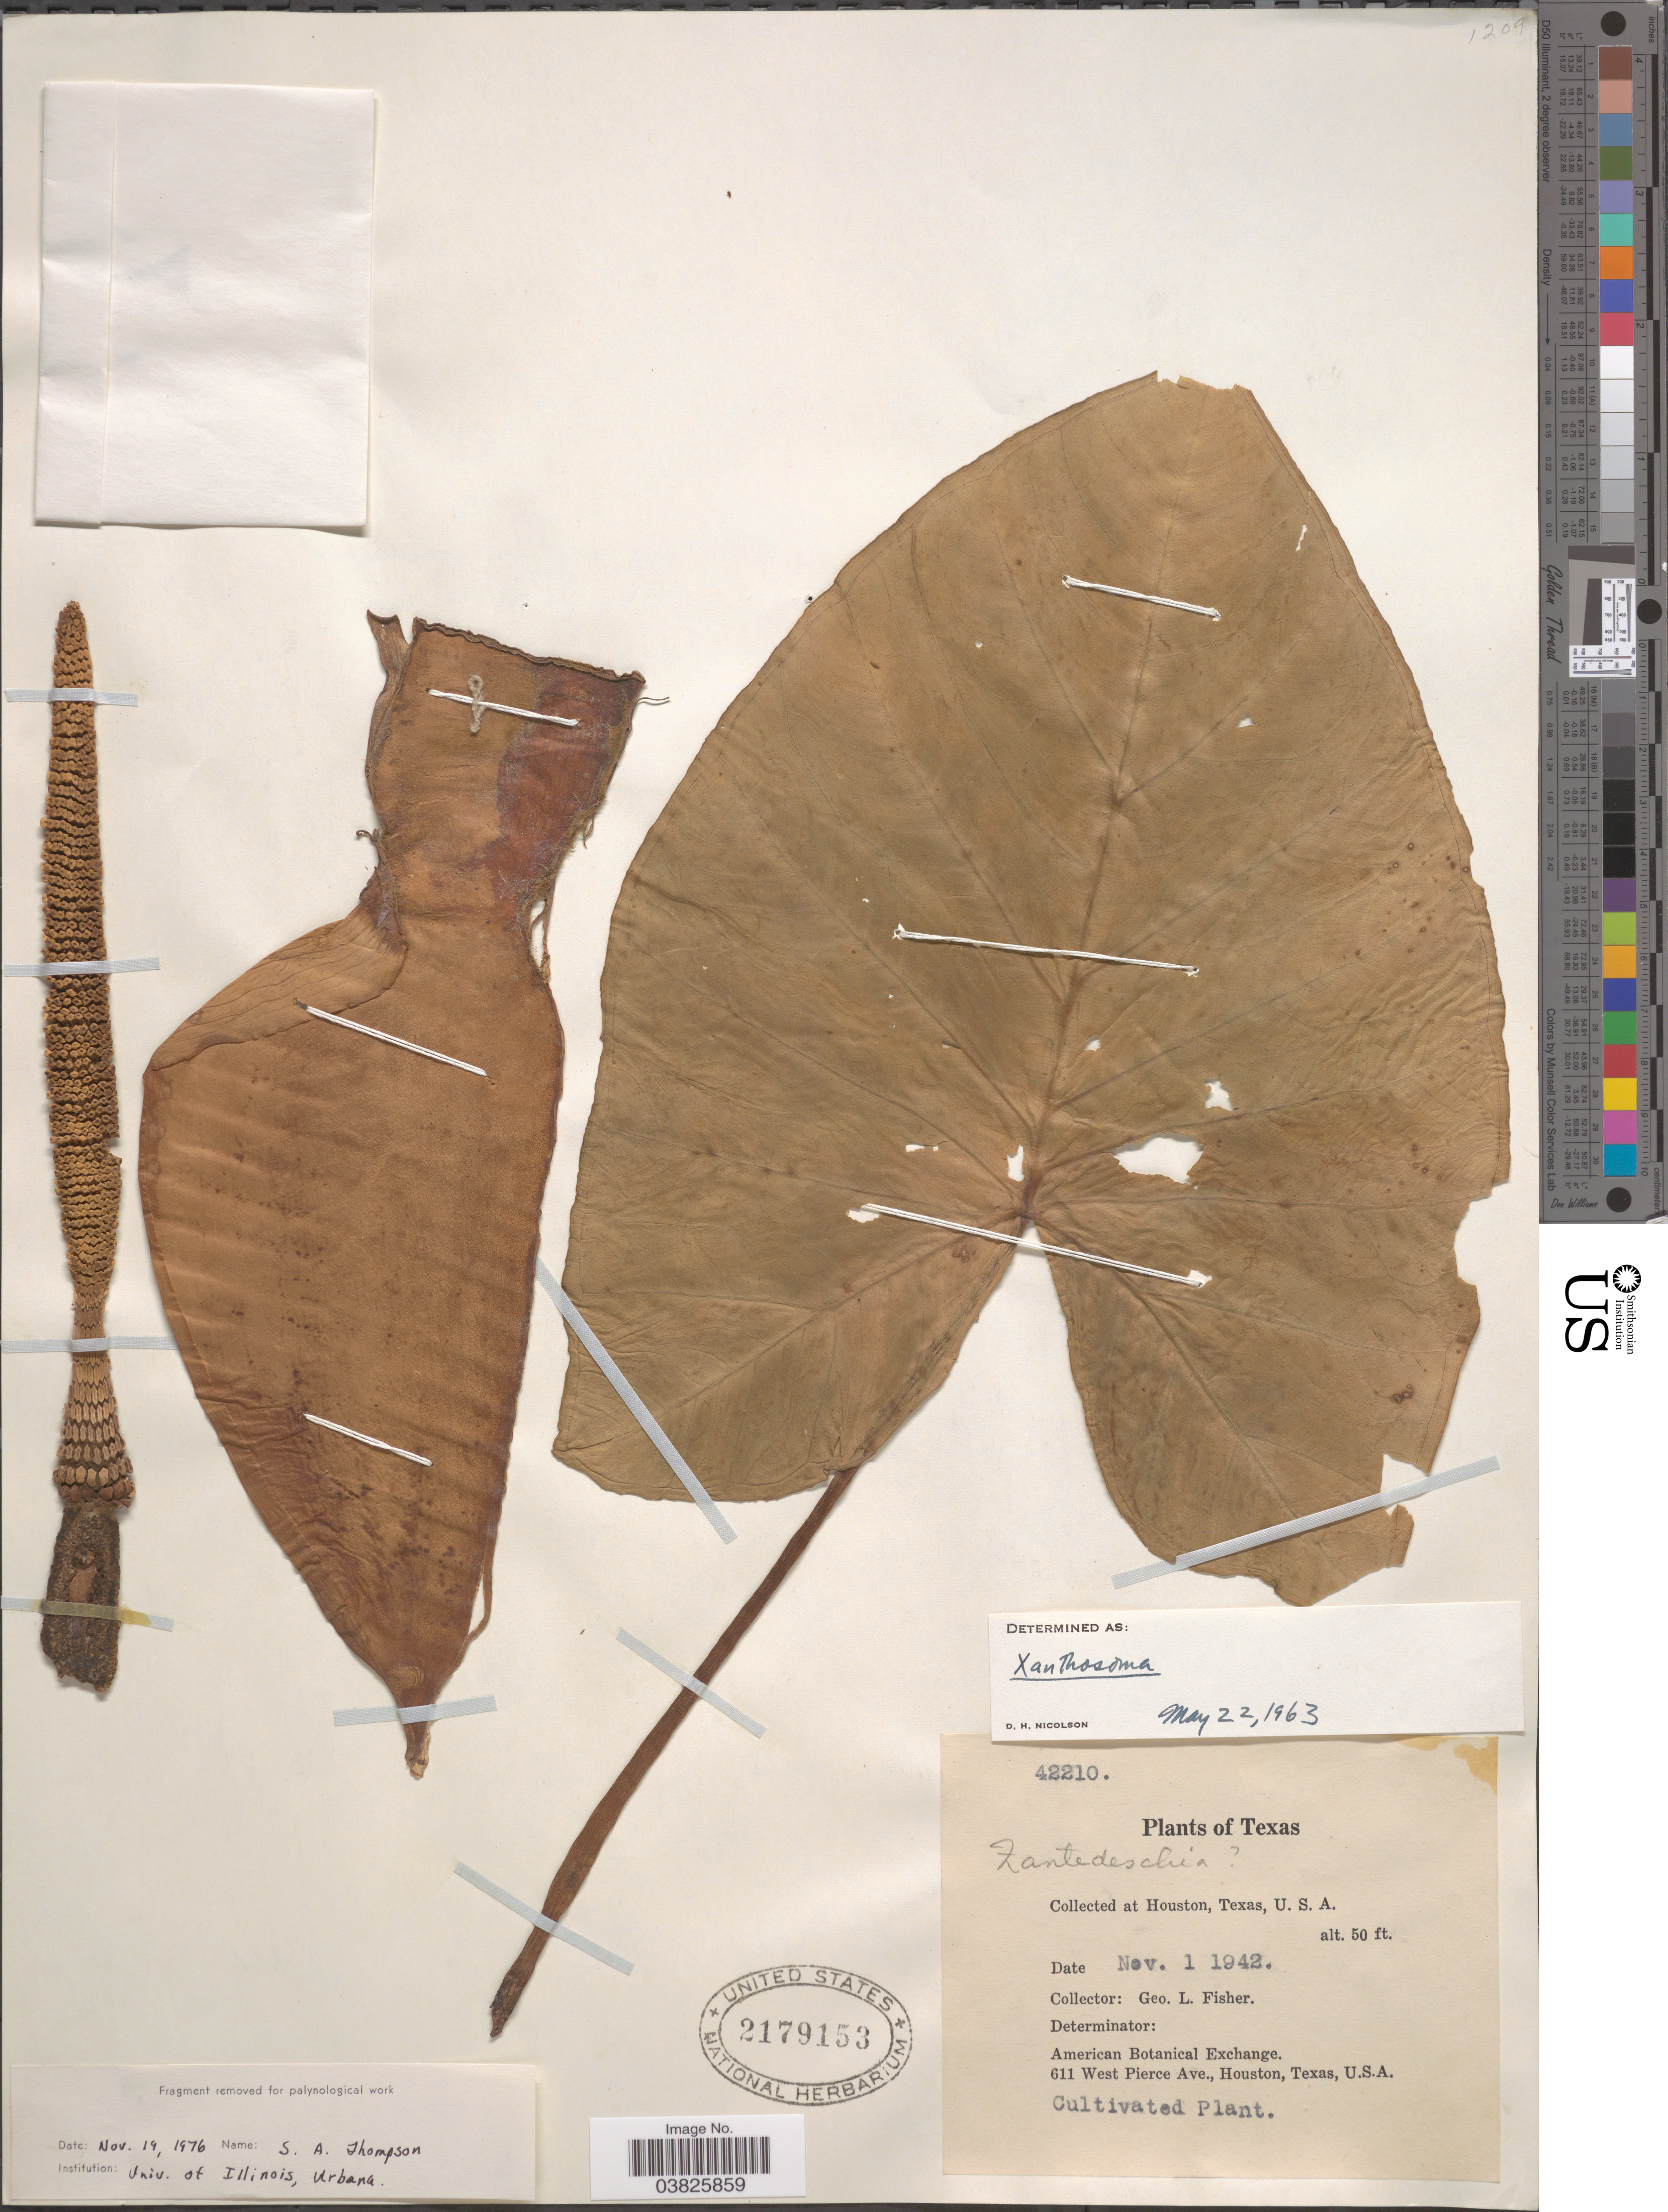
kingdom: Plantae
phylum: Tracheophyta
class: Liliopsida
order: Alismatales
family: Araceae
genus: Xanthosoma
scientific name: Xanthosoma sp.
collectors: G. L. Fisher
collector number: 42210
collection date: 1942-11-01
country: United States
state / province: Texas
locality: At Houstan.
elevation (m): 15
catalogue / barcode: US 2179153